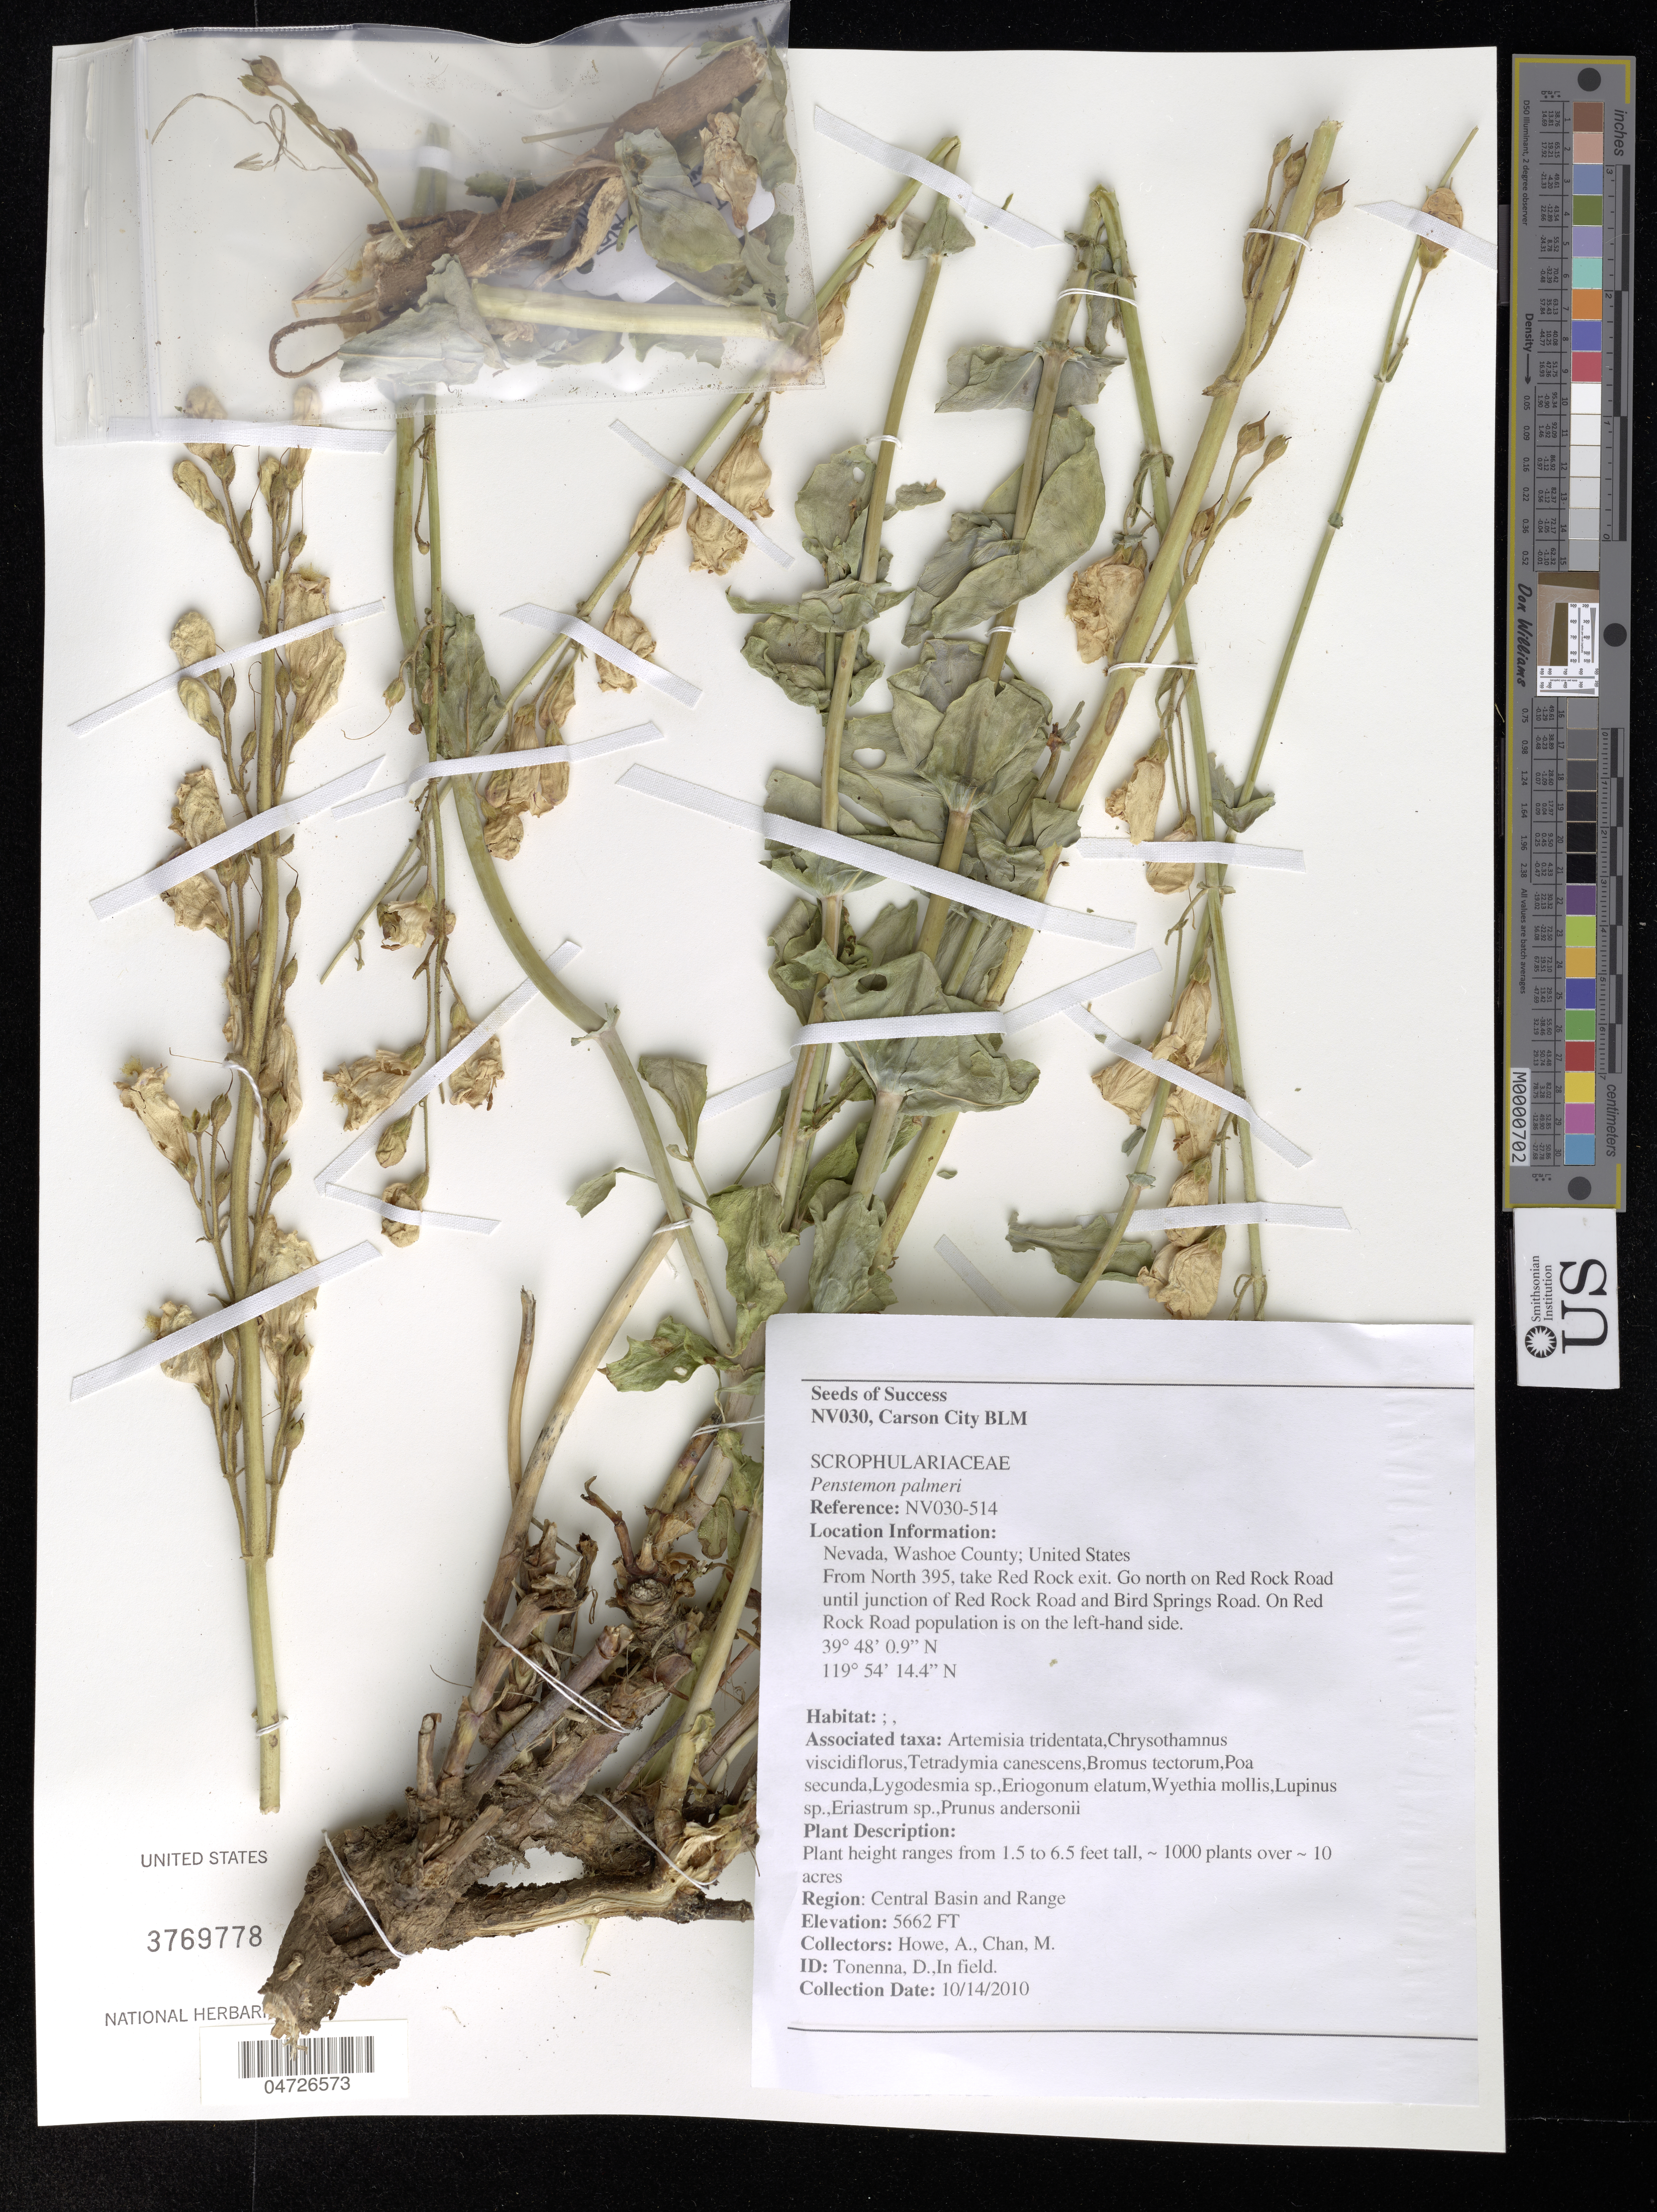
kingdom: Plantae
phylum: Tracheophyta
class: Magnoliopsida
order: Lamiales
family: Plantaginaceae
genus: Penstemon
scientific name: Penstemon palmeri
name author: A. Gray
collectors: A. Howe & M. Chan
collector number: NV030-514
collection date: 2010-10-14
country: United States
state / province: Nevada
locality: Washoe County. From North 395, take Red Rock exit. Go north on Red Rock Road until junction of Red Rock Road and Bird Springs Road. On Red Rock Road population is on the left-hand side.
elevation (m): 1726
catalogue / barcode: US 3769778